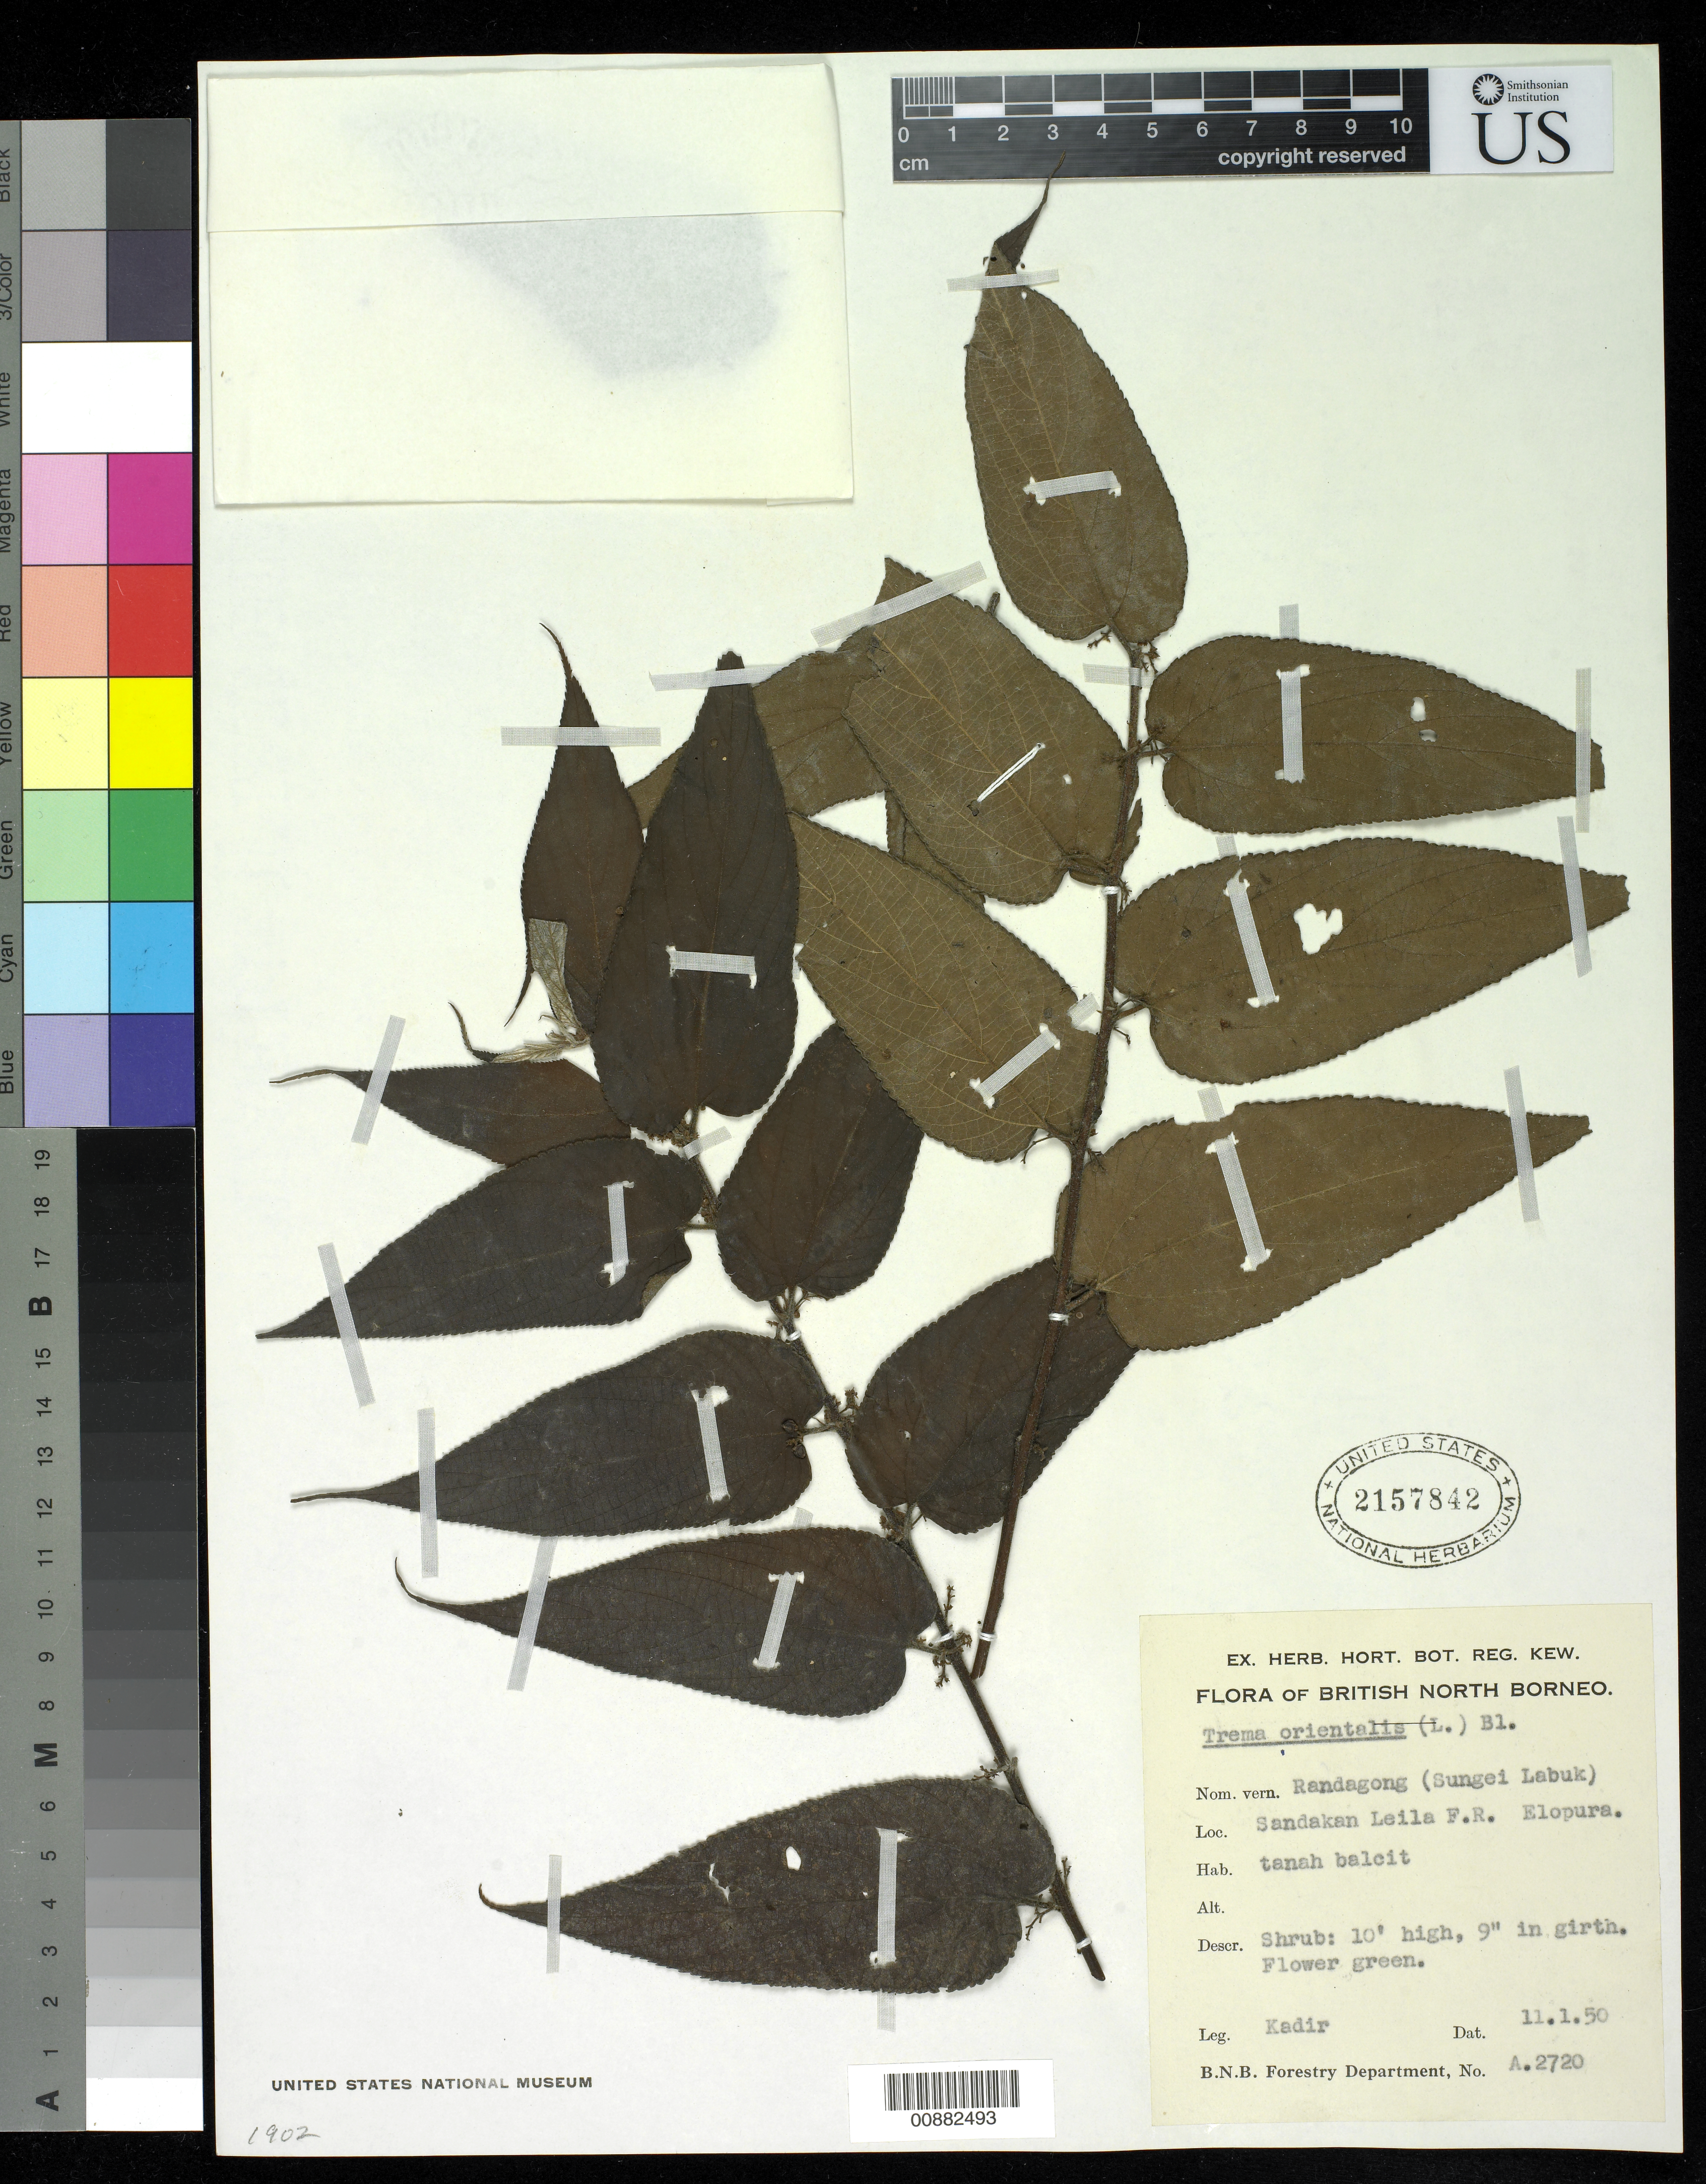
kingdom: Plantae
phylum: Tracheophyta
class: Magnoliopsida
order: Rosales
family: Cannabaceae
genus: Trema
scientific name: Trema orientale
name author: (L.) Blume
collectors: Kadir Bin Abdul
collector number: A 2720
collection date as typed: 11 Jan 1950 or 01 Nov 1950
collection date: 1950-01-11 or 1950-11-01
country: Malaysia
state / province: Sabah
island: Borneo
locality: Sandakan Leila F.R. Elopura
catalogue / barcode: US 2157842